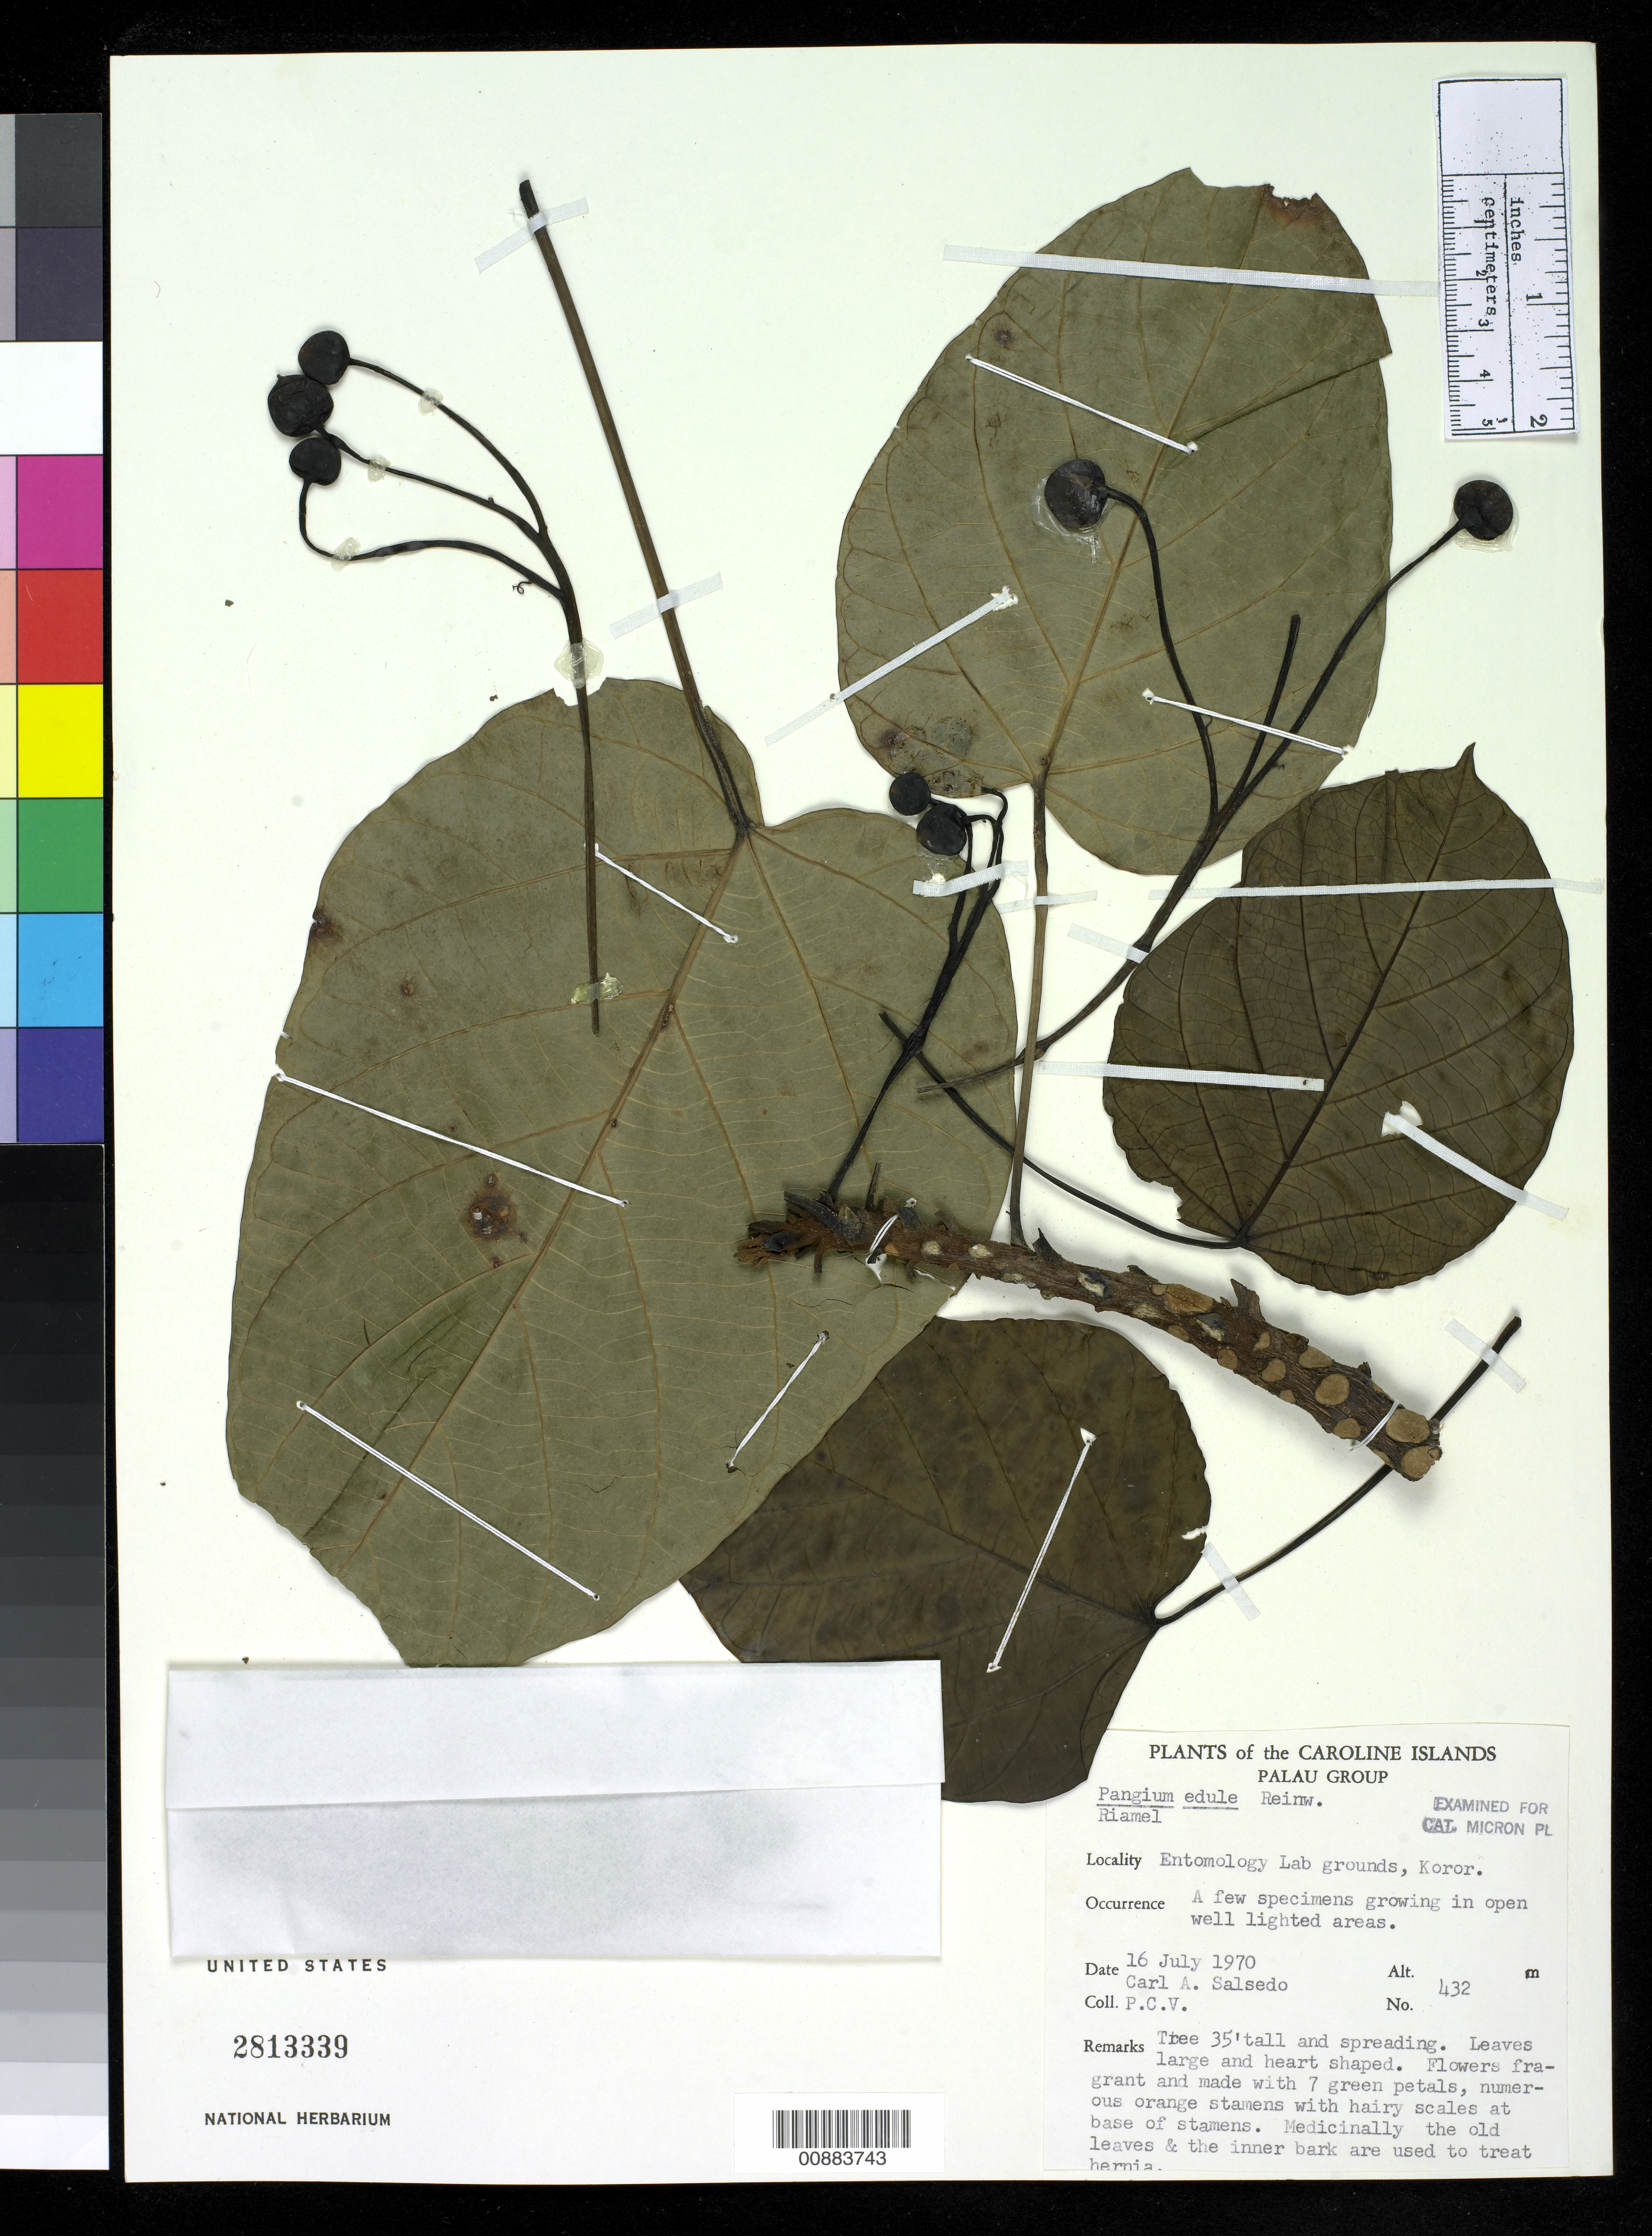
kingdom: Plantae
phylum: Tracheophyta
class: Magnoliopsida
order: Malpighiales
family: Achariaceae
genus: Pangium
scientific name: Pangium edule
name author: Reinw.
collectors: C.A. Salsedo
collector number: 432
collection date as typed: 16 Jul 1970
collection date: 1970-07-16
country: Palau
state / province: Koror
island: Oreor (Koror)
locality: Entomology Lab. grounds, Oreor (Koror).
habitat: Open well lighted areas.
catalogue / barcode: US 2813339